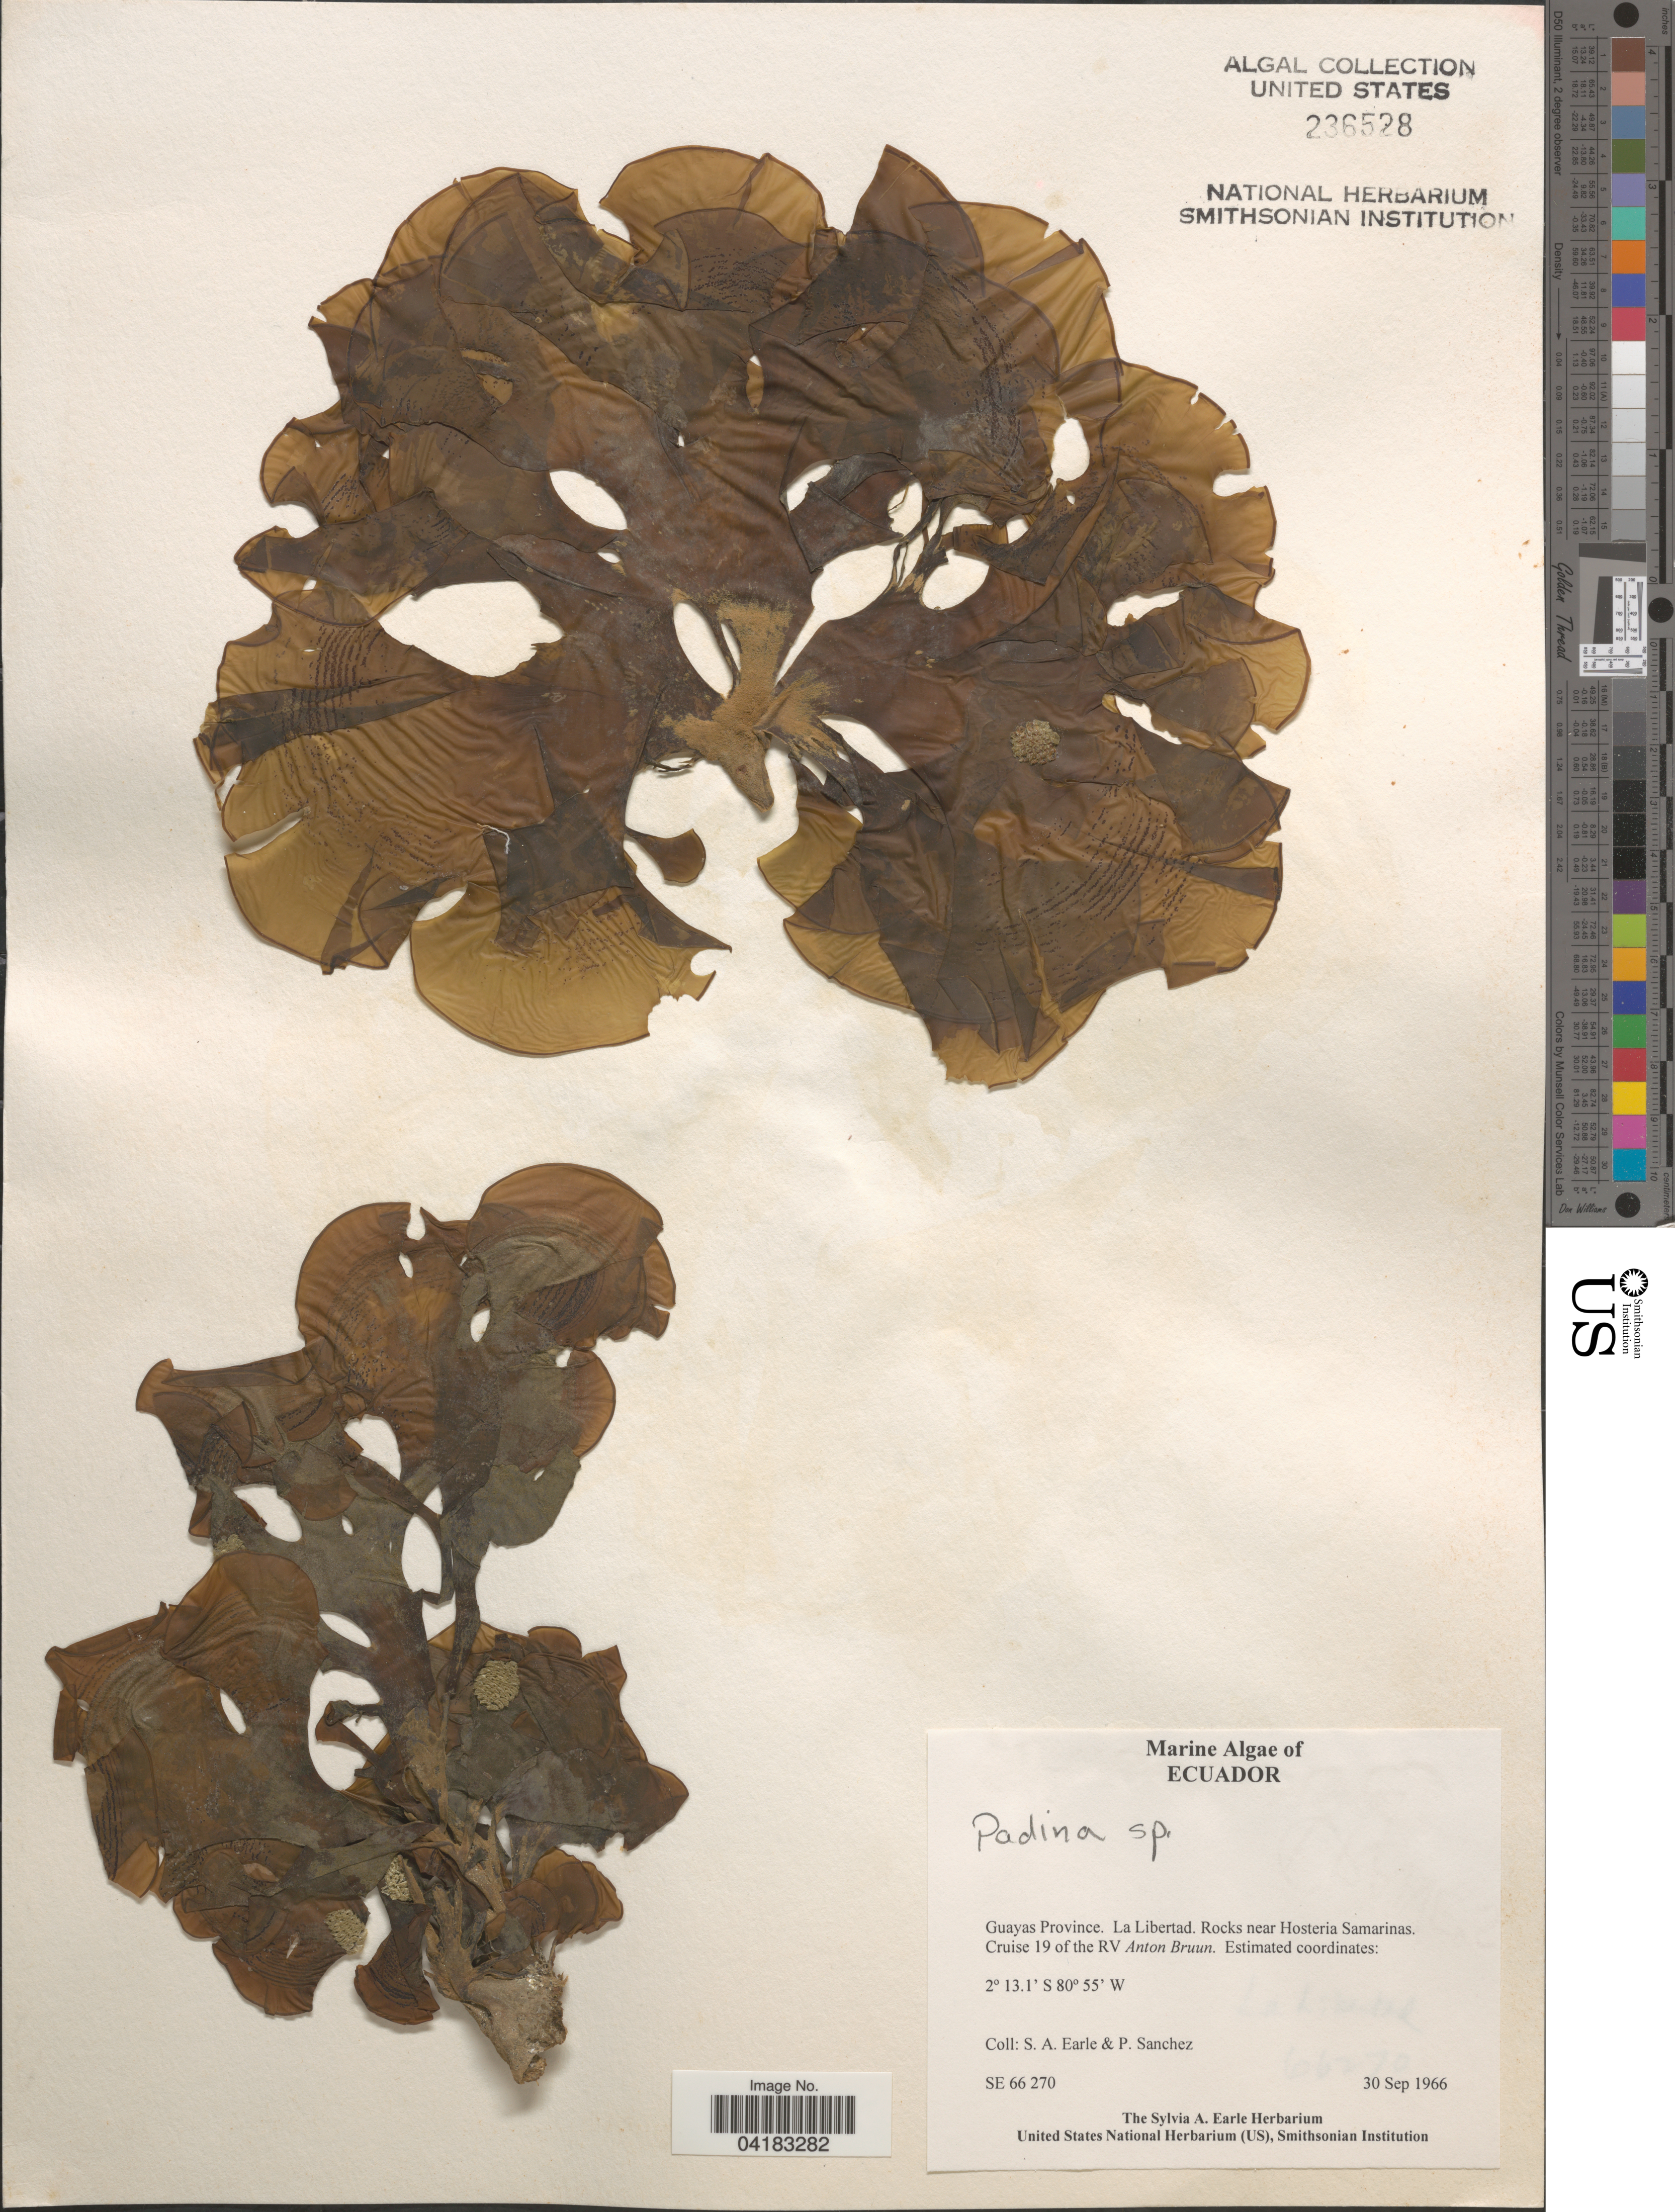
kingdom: Chromista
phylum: Ochrophyta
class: Phaeophyceae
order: Dictyotales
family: Dictyotaceae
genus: Padina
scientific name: Padina sp.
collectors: S. A. Earle & P. Sanchez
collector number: SE66270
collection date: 1966-09-30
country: Ecuador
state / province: Guayas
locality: La Libertad. Rocks near Hosteria Samarinas. Cruise 19 of the RV Anton Bruun.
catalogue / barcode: US 236528